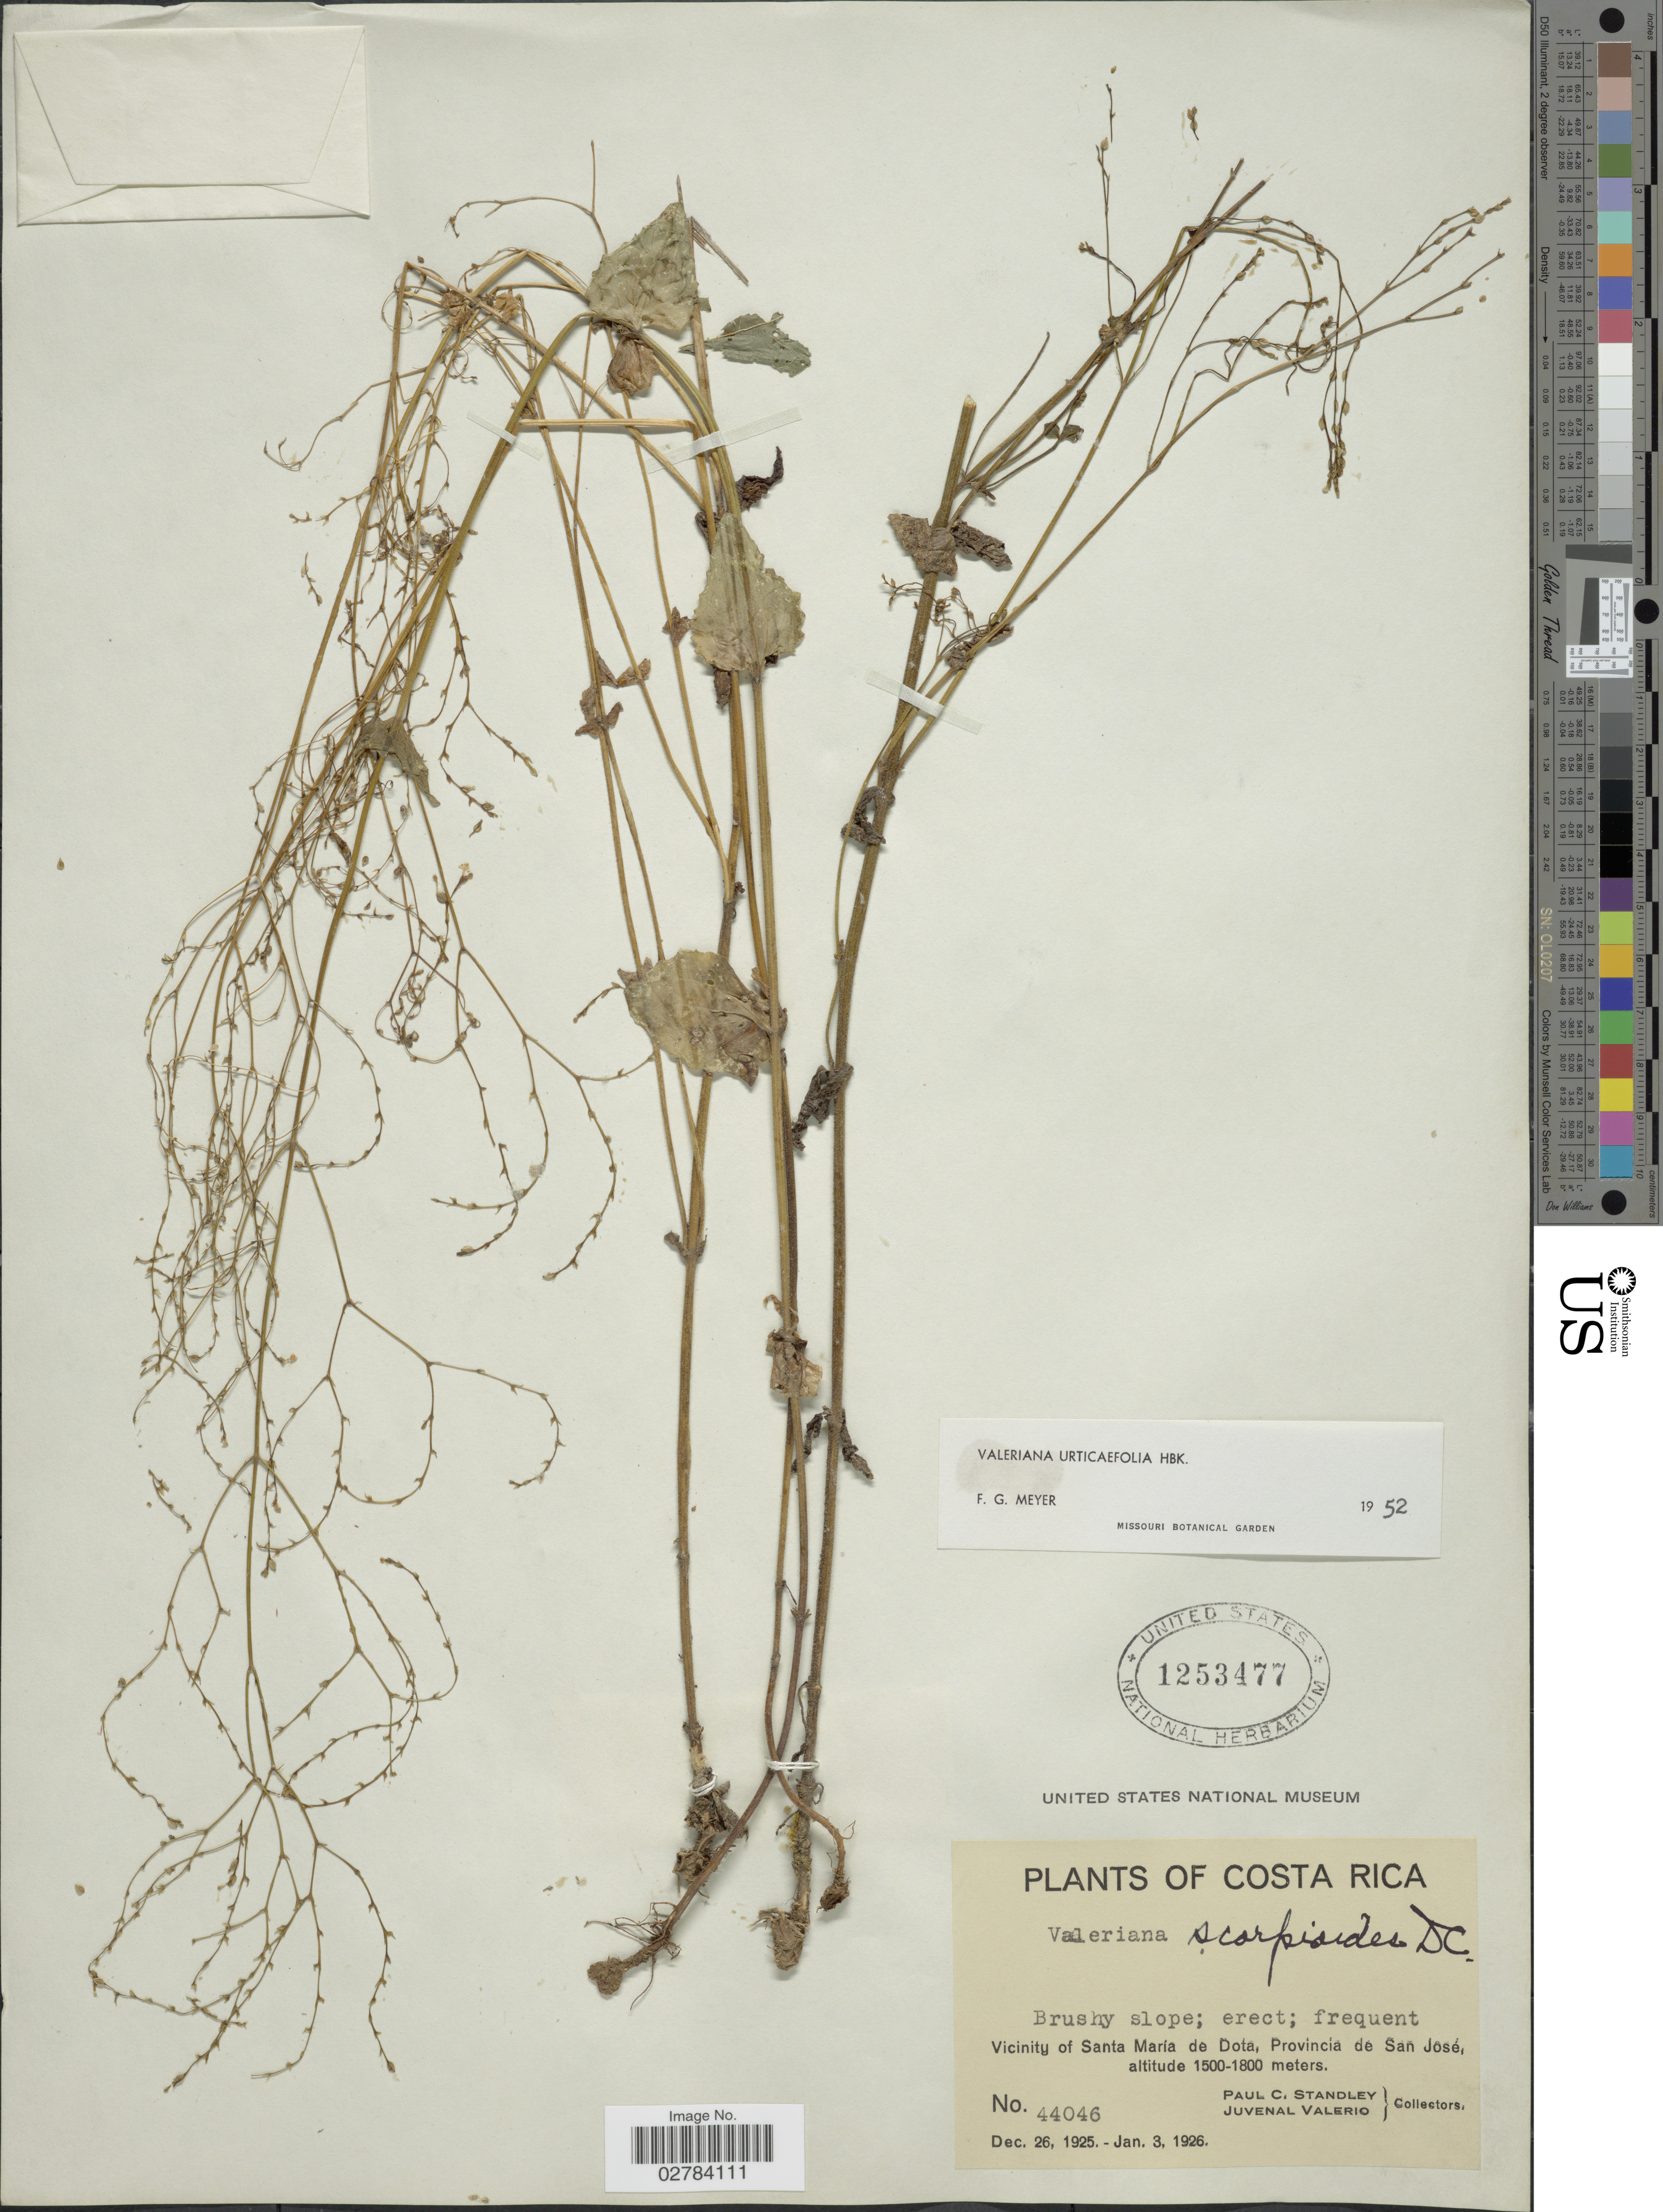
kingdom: Plantae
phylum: Tracheophyta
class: Magnoliopsida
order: Dipsacales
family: Caprifoliaceae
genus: Valeriana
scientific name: Valeriana urticaefolia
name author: Kunth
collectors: P. C. Standley & J. Valerio R.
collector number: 44046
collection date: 1925-12-26/1926-01-03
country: Costa Rica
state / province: San José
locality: Vicinity of Santa María de Dota.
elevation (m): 1500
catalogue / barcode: US 1253477